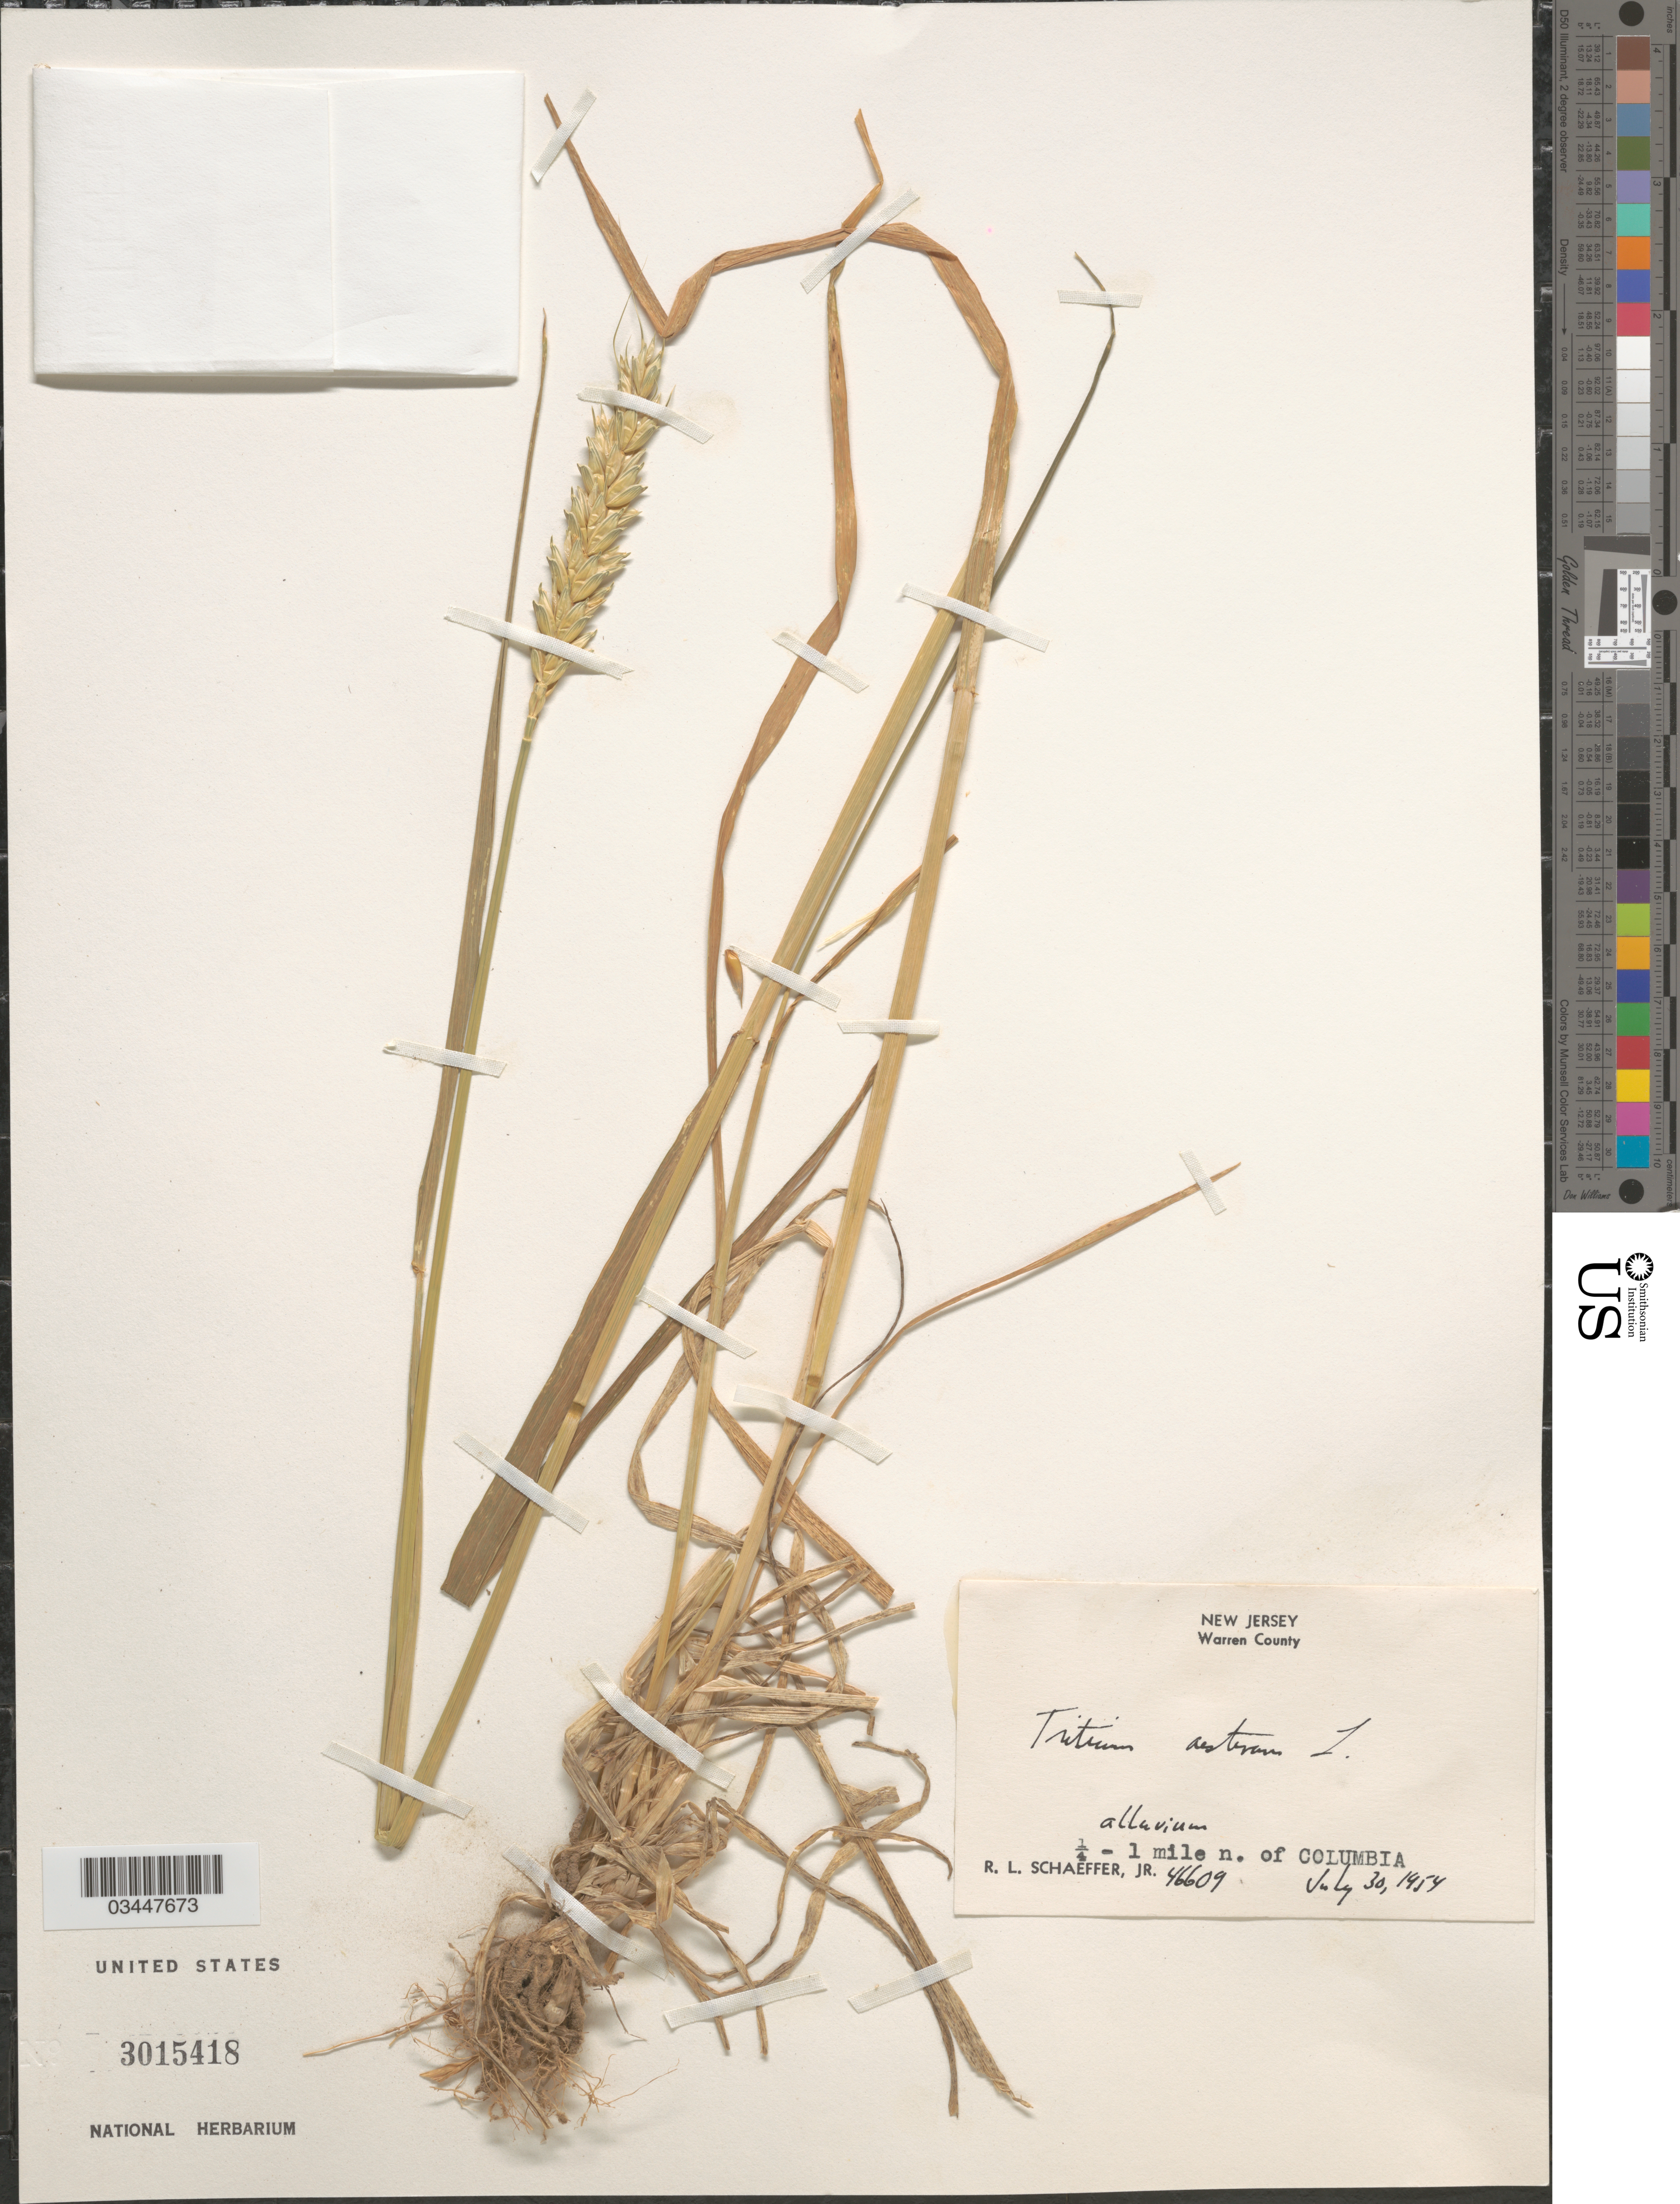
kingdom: Plantae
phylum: Tracheophyta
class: Liliopsida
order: Poales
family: Poaceae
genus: Triticum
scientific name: Triticum aestivum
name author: L.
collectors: R. L. Schaeffer Jr.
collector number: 46609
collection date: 1954-07-30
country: United States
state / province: New Jersey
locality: Warren County. ¼ - 1 mile n. of Columbia.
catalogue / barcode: US 3015418